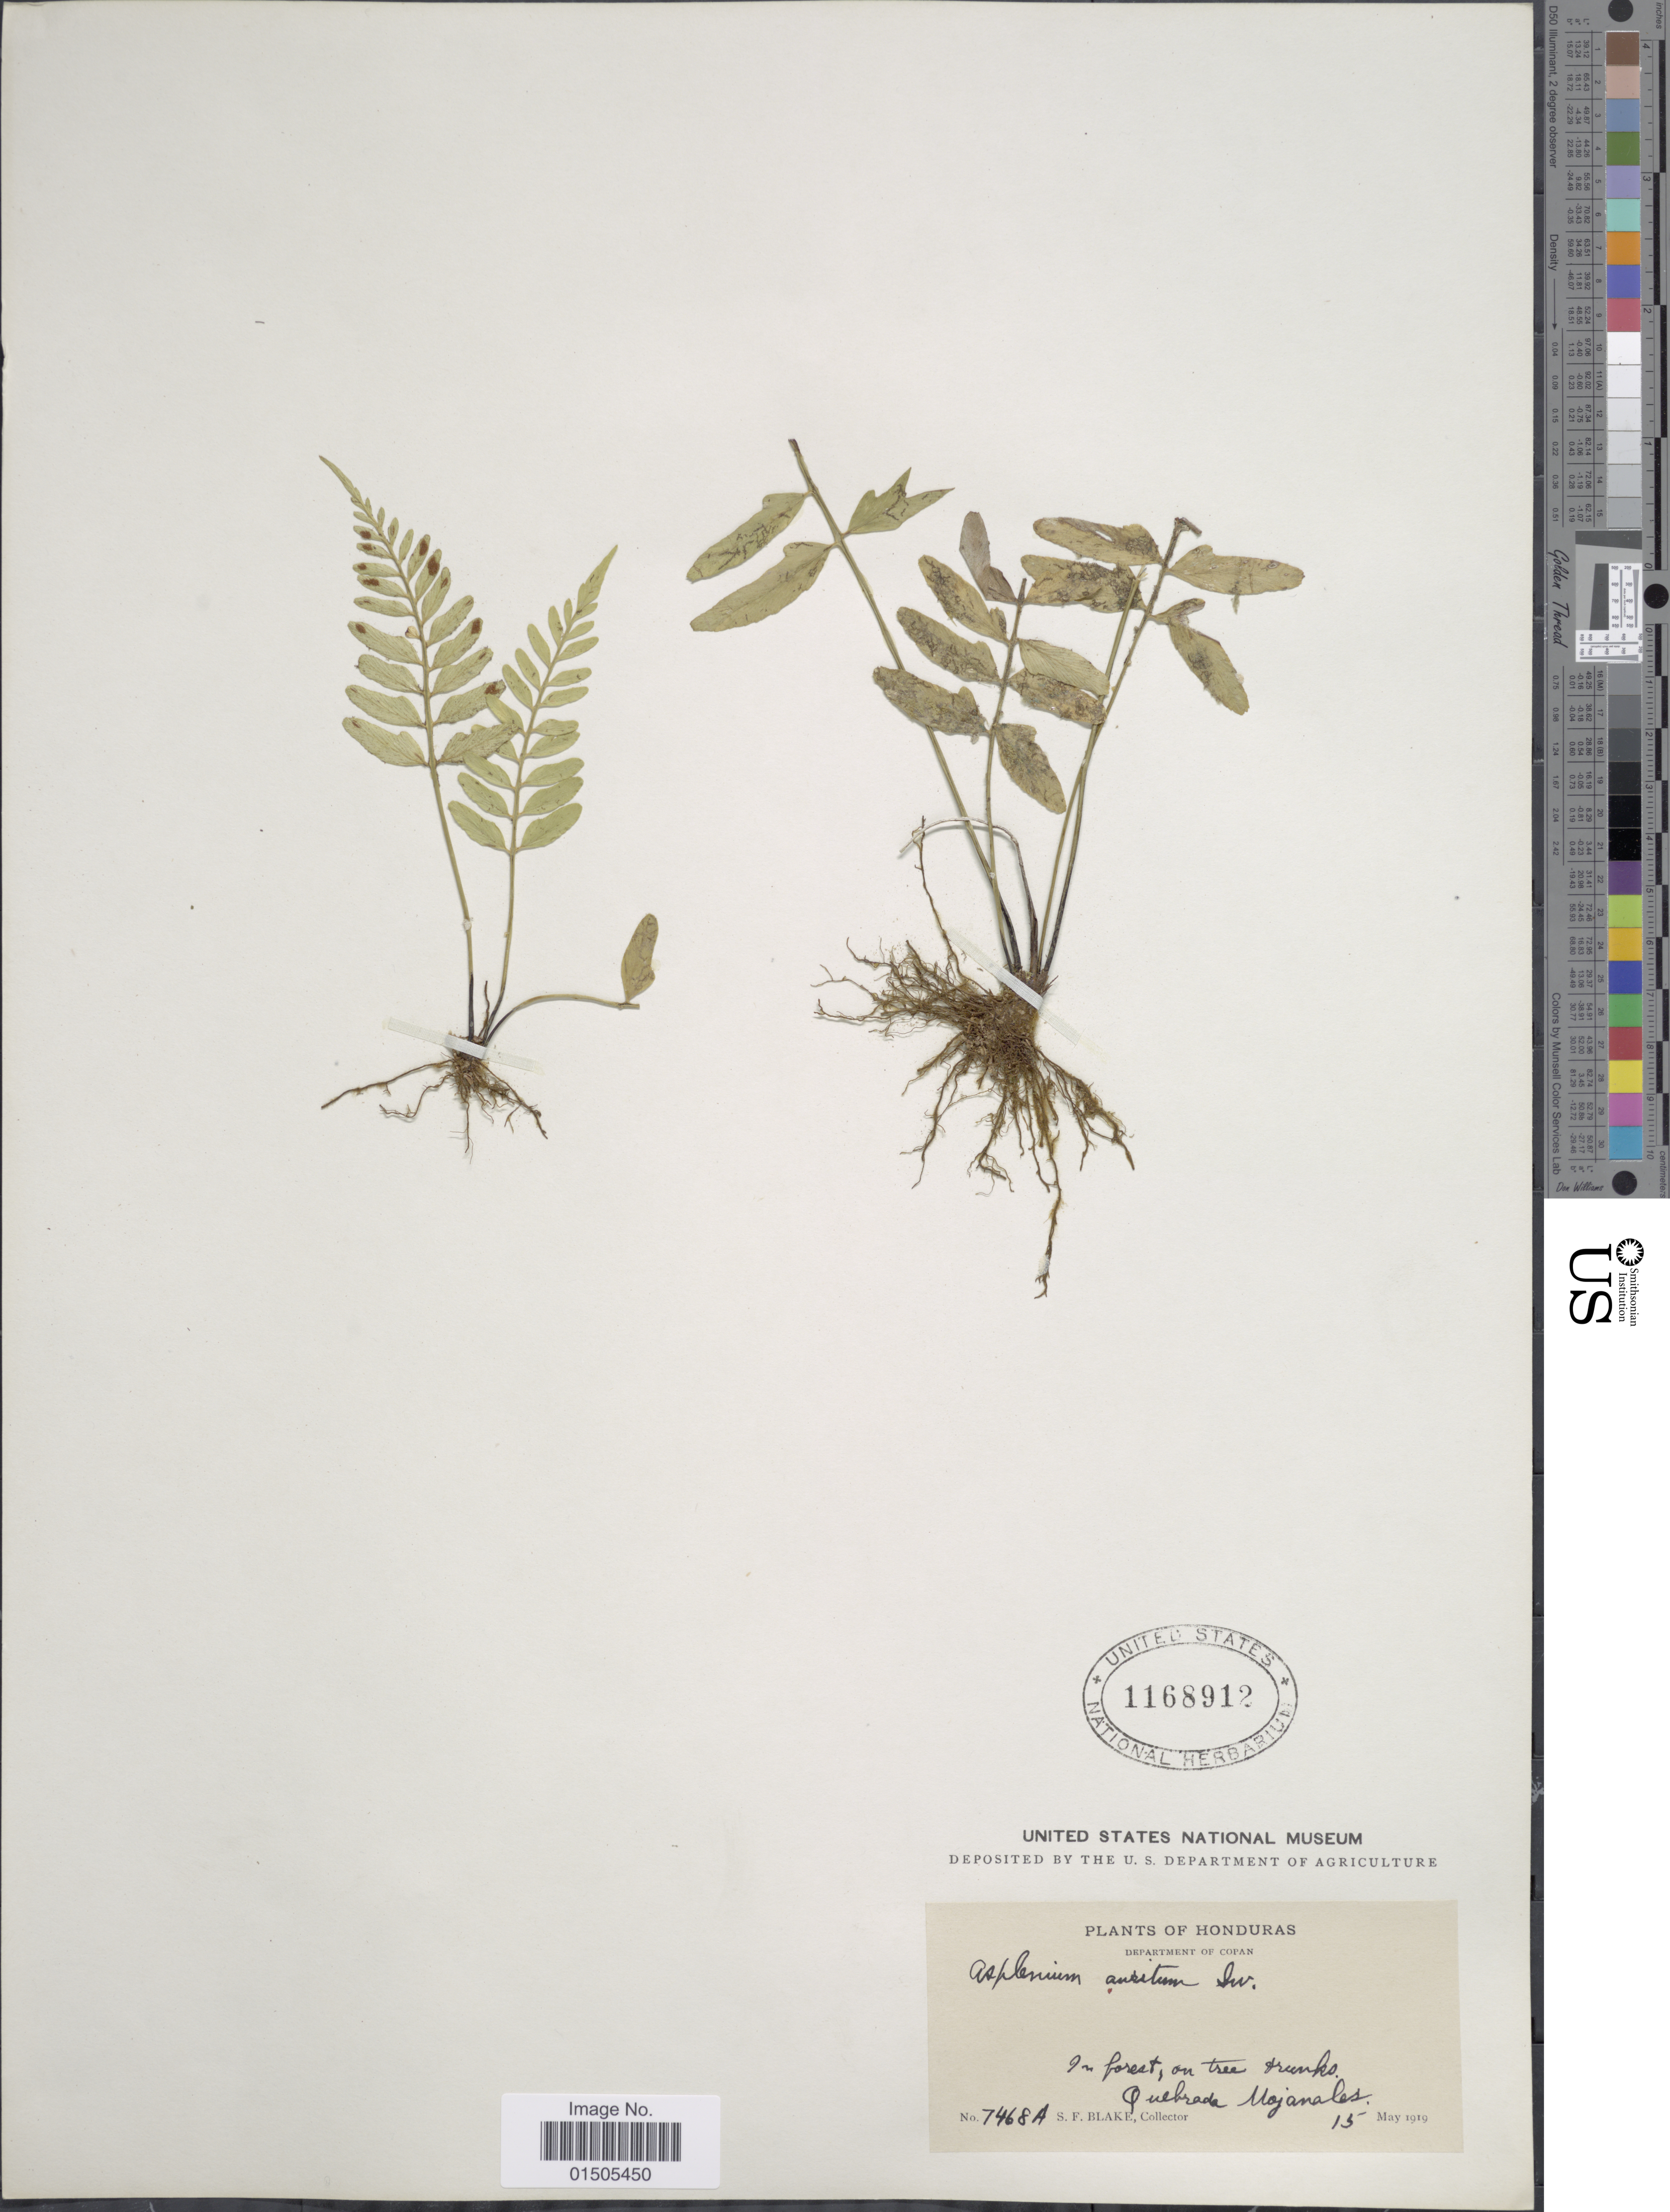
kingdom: Plantae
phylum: Tracheophyta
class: Polypodiopsida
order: Polypodiales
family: Aspleniaceae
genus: Asplenium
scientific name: Asplenium auritum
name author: Sw.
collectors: S. Blake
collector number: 7468A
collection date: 1919-05-15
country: Honduras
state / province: Copán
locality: Quebrada Mojanales.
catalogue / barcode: US 1168912